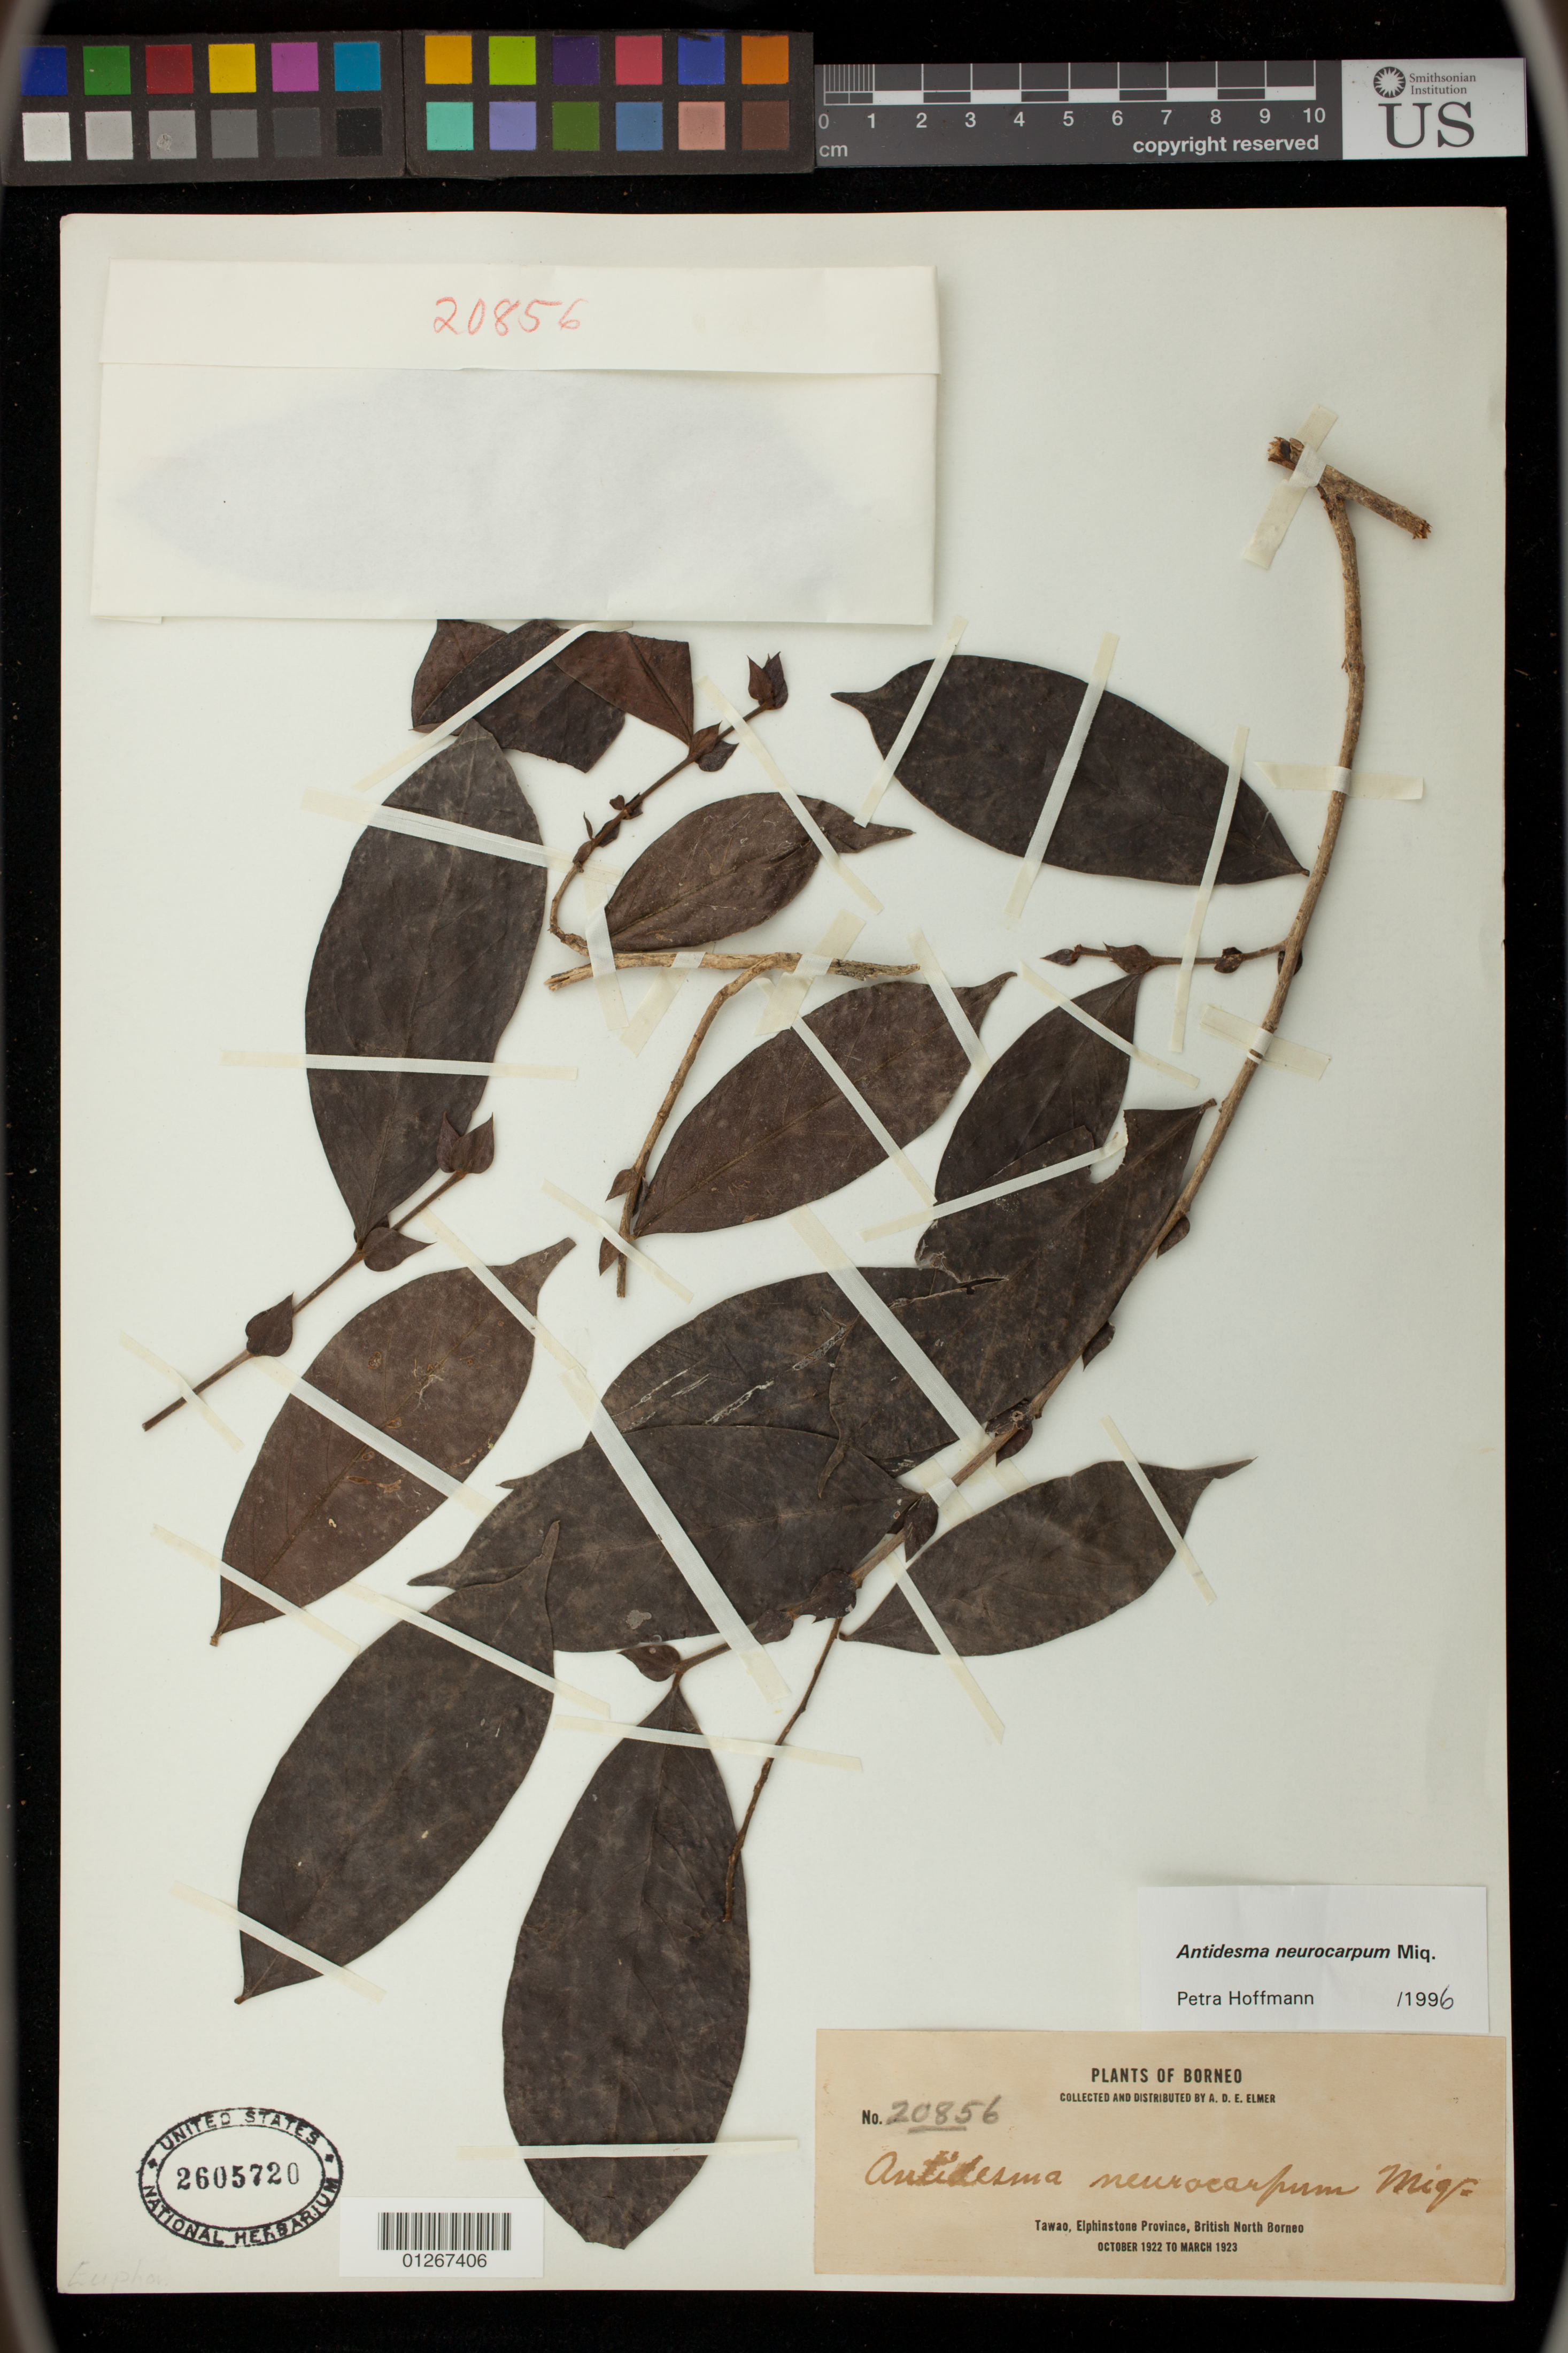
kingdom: Plantae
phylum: Tracheophyta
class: Magnoliopsida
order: Malpighiales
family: Phyllanthaceae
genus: Antidesma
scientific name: Antidesma neurocarpum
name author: Miq.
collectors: A. D. E. Elmer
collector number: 20856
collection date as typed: Oct 1922 to -- Mar 1923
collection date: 1922-10/1923-03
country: Malaysia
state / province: Sabah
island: Borneo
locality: Tawao, Elphinstone Province, British North Borneo.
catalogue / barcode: US 2605720